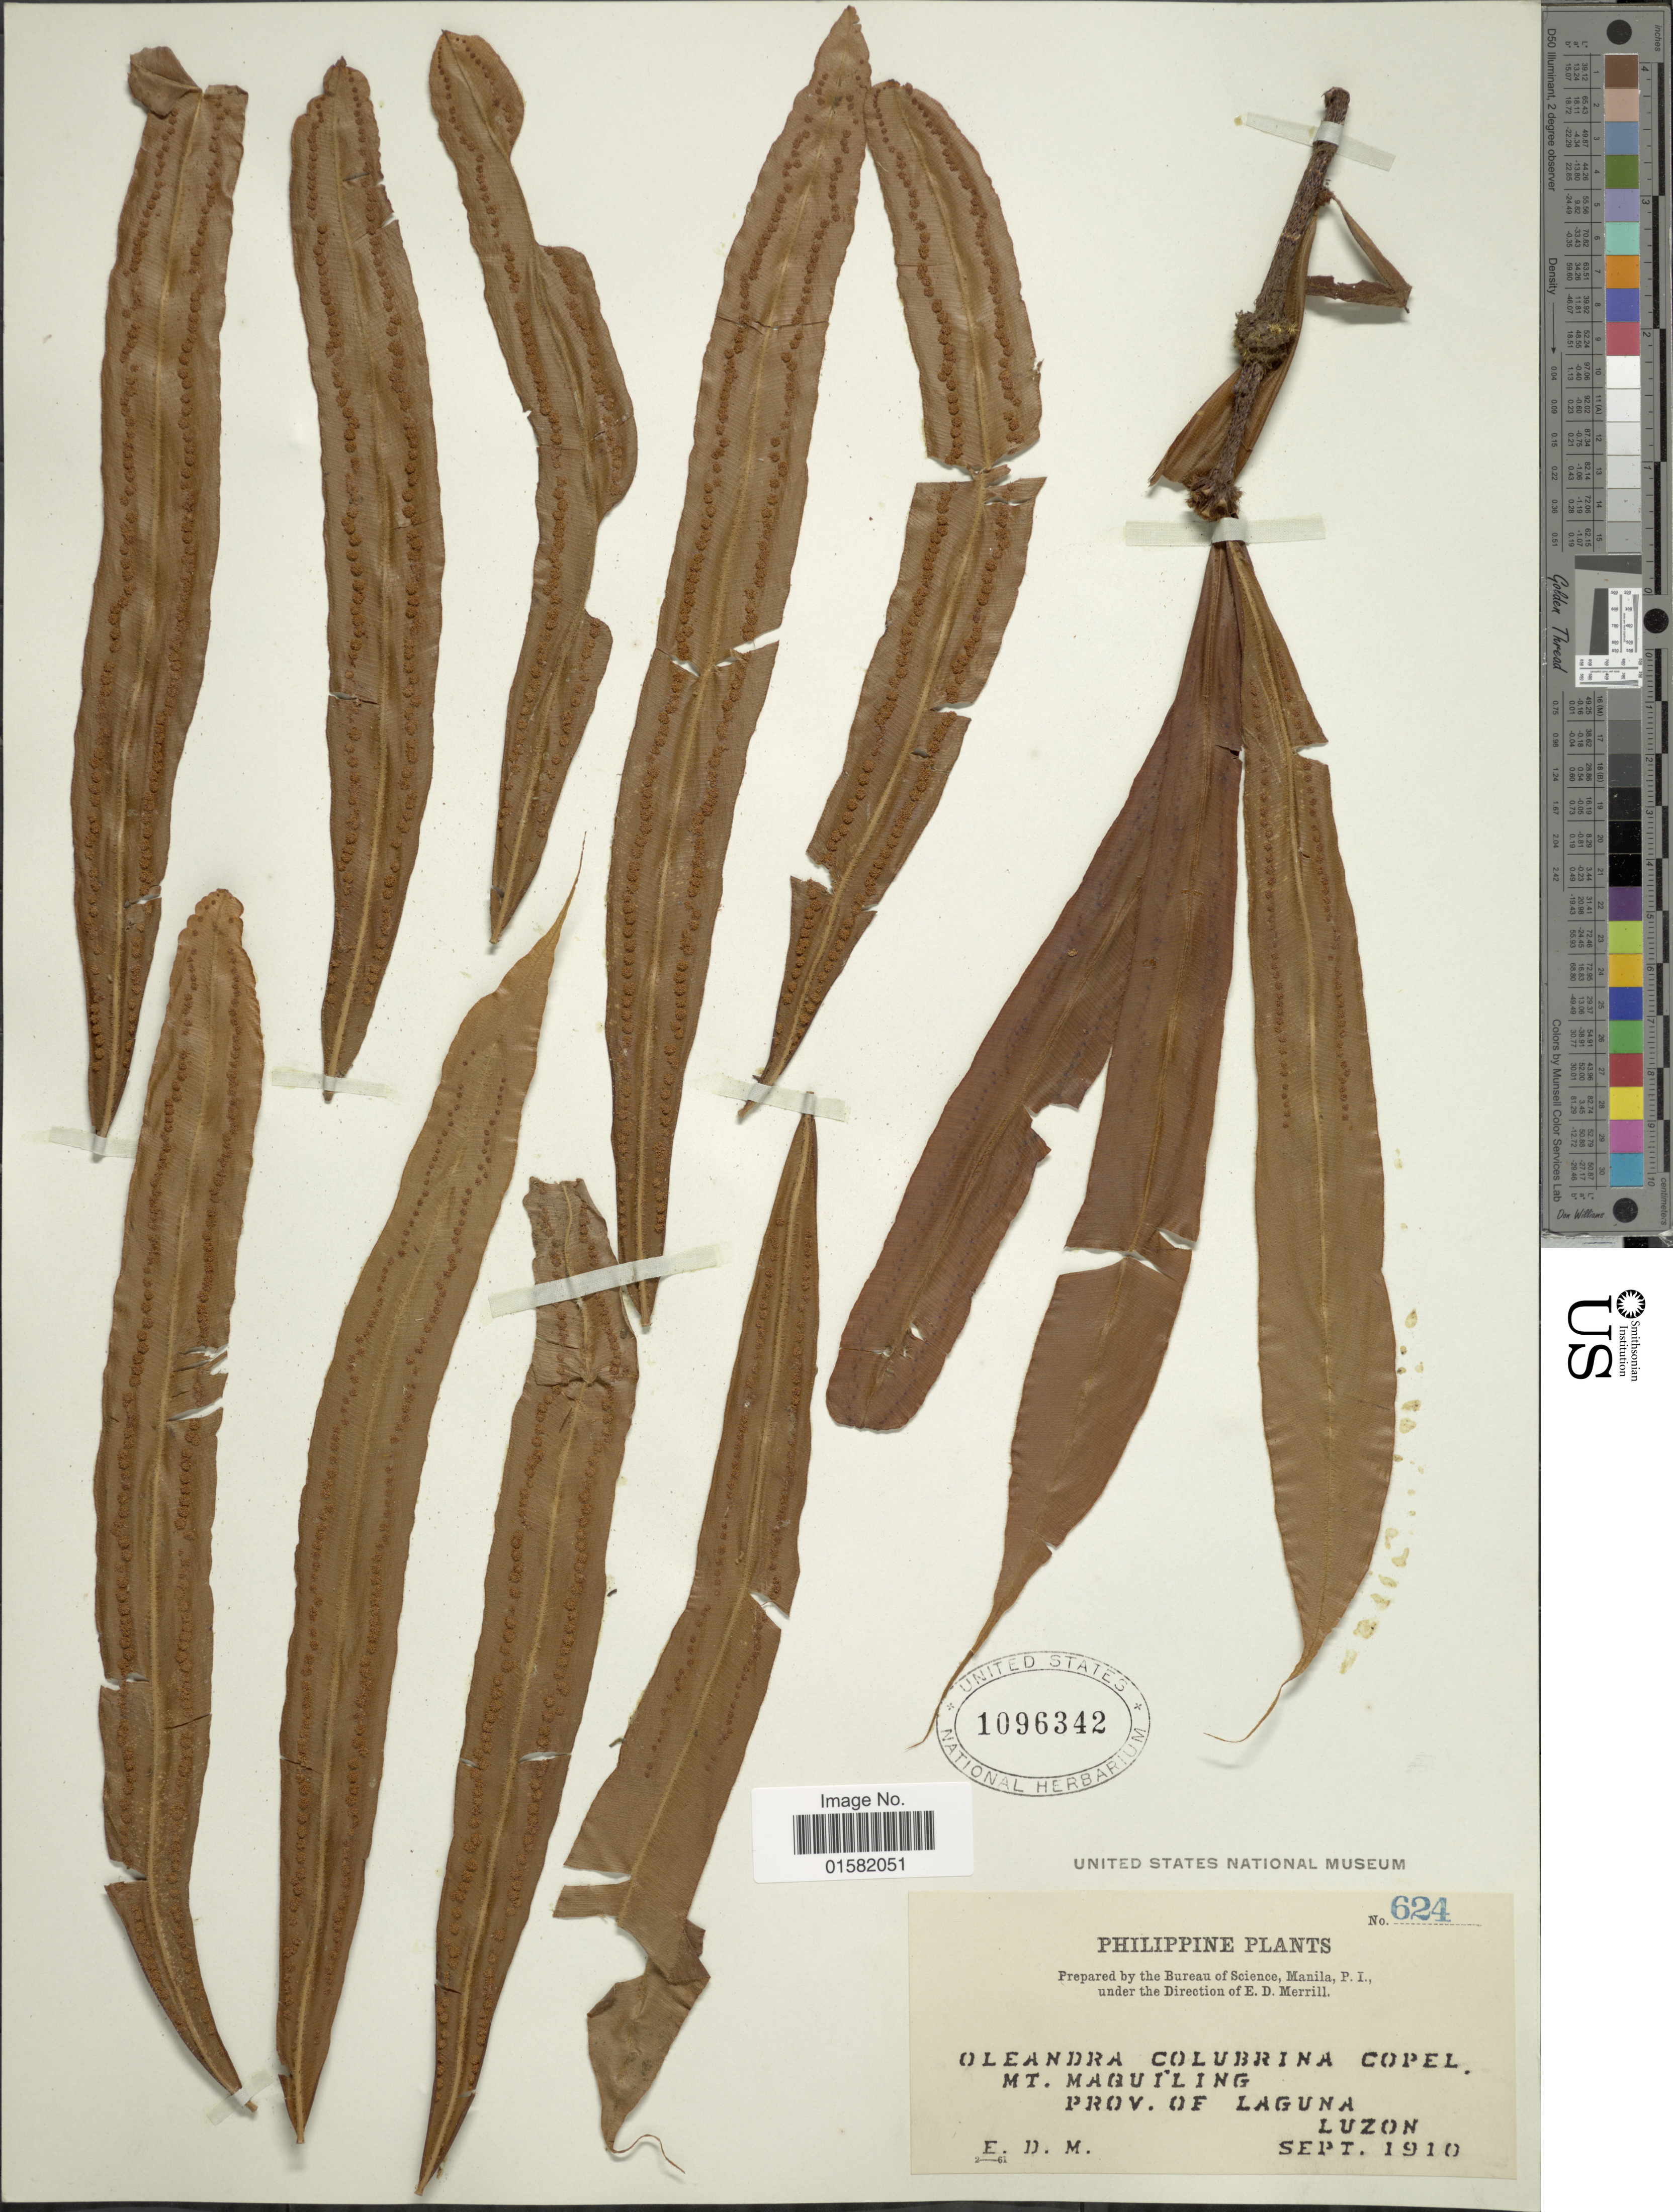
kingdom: Plantae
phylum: Tracheophyta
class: Polypodiopsida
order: Polypodiales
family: Oleandraceae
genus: Oleandra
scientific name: Oleandra maquilingensis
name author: Copel.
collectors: E. D. Merrill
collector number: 624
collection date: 1910-09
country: Philippines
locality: Philippines, Mt. Maquiling, Prov. of Laguna Luzon.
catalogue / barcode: US 1096342